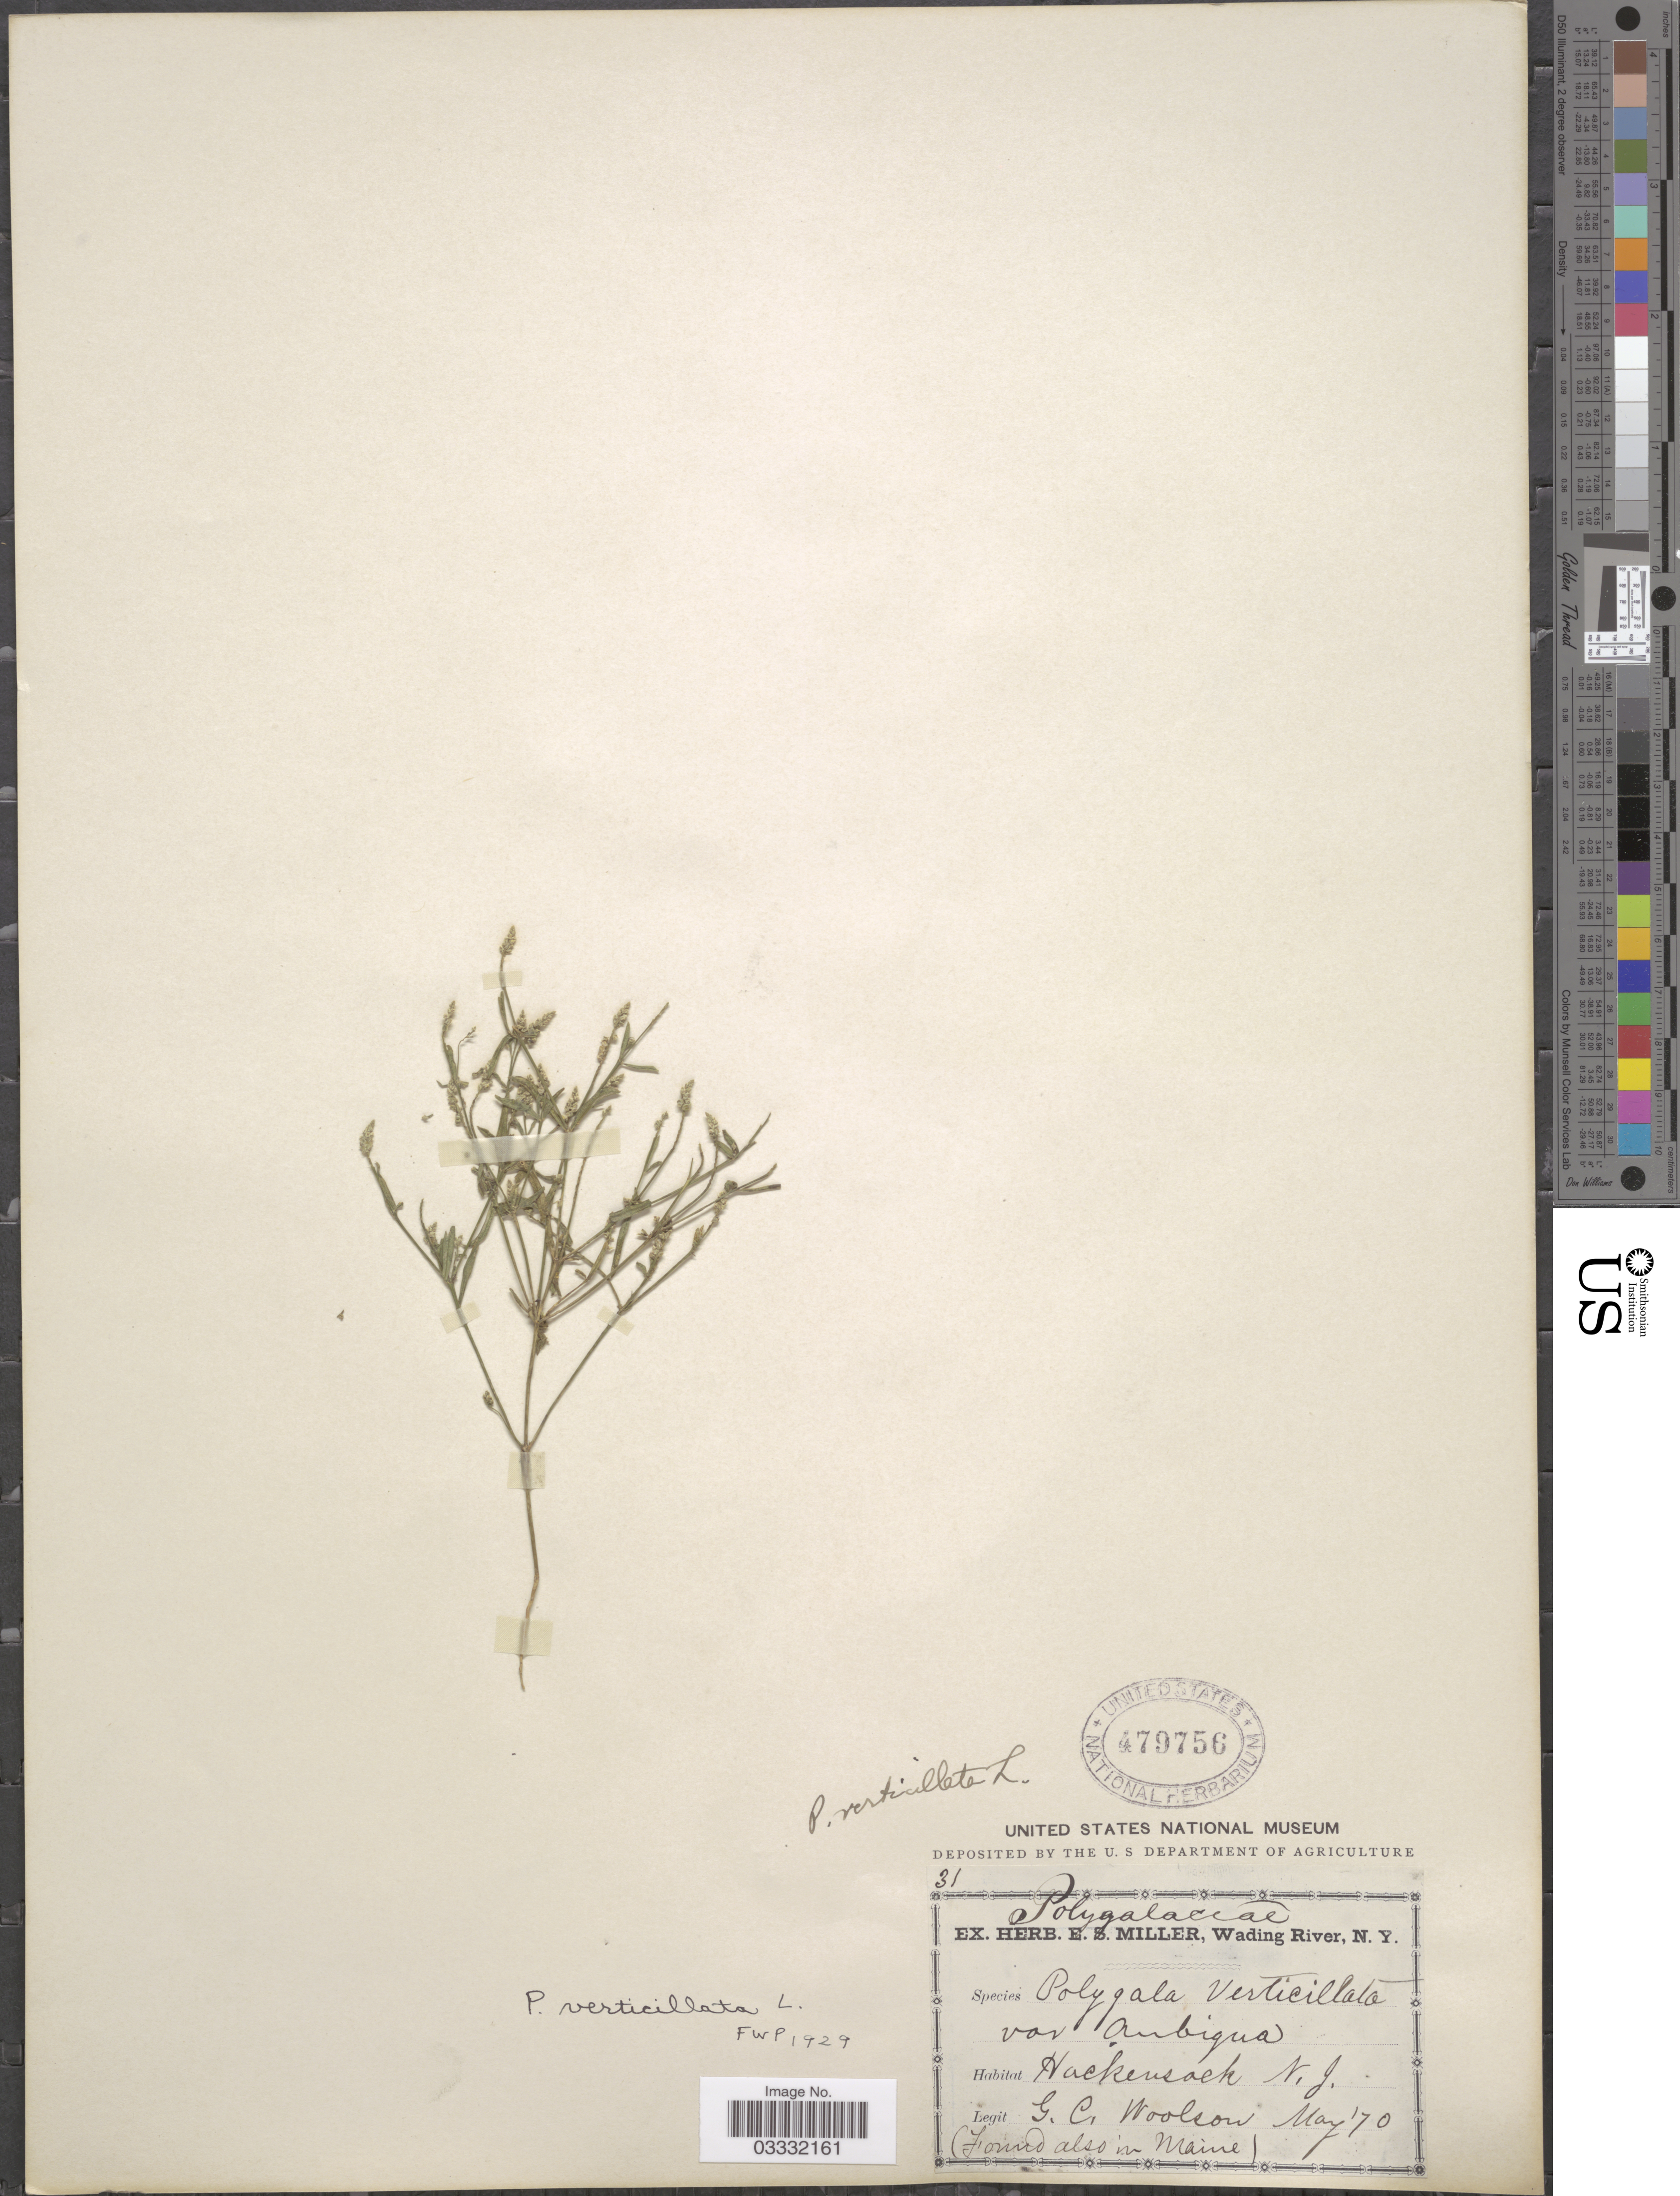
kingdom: Plantae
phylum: Tracheophyta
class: Magnoliopsida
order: Fabales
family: Polygalaceae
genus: Polygala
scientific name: Polygala verticillata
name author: L.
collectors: G. C. Woolson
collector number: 31?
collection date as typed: Transcribed d/m/y: /5/70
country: United States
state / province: New Jersey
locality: Hackensack.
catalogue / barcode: US 479756